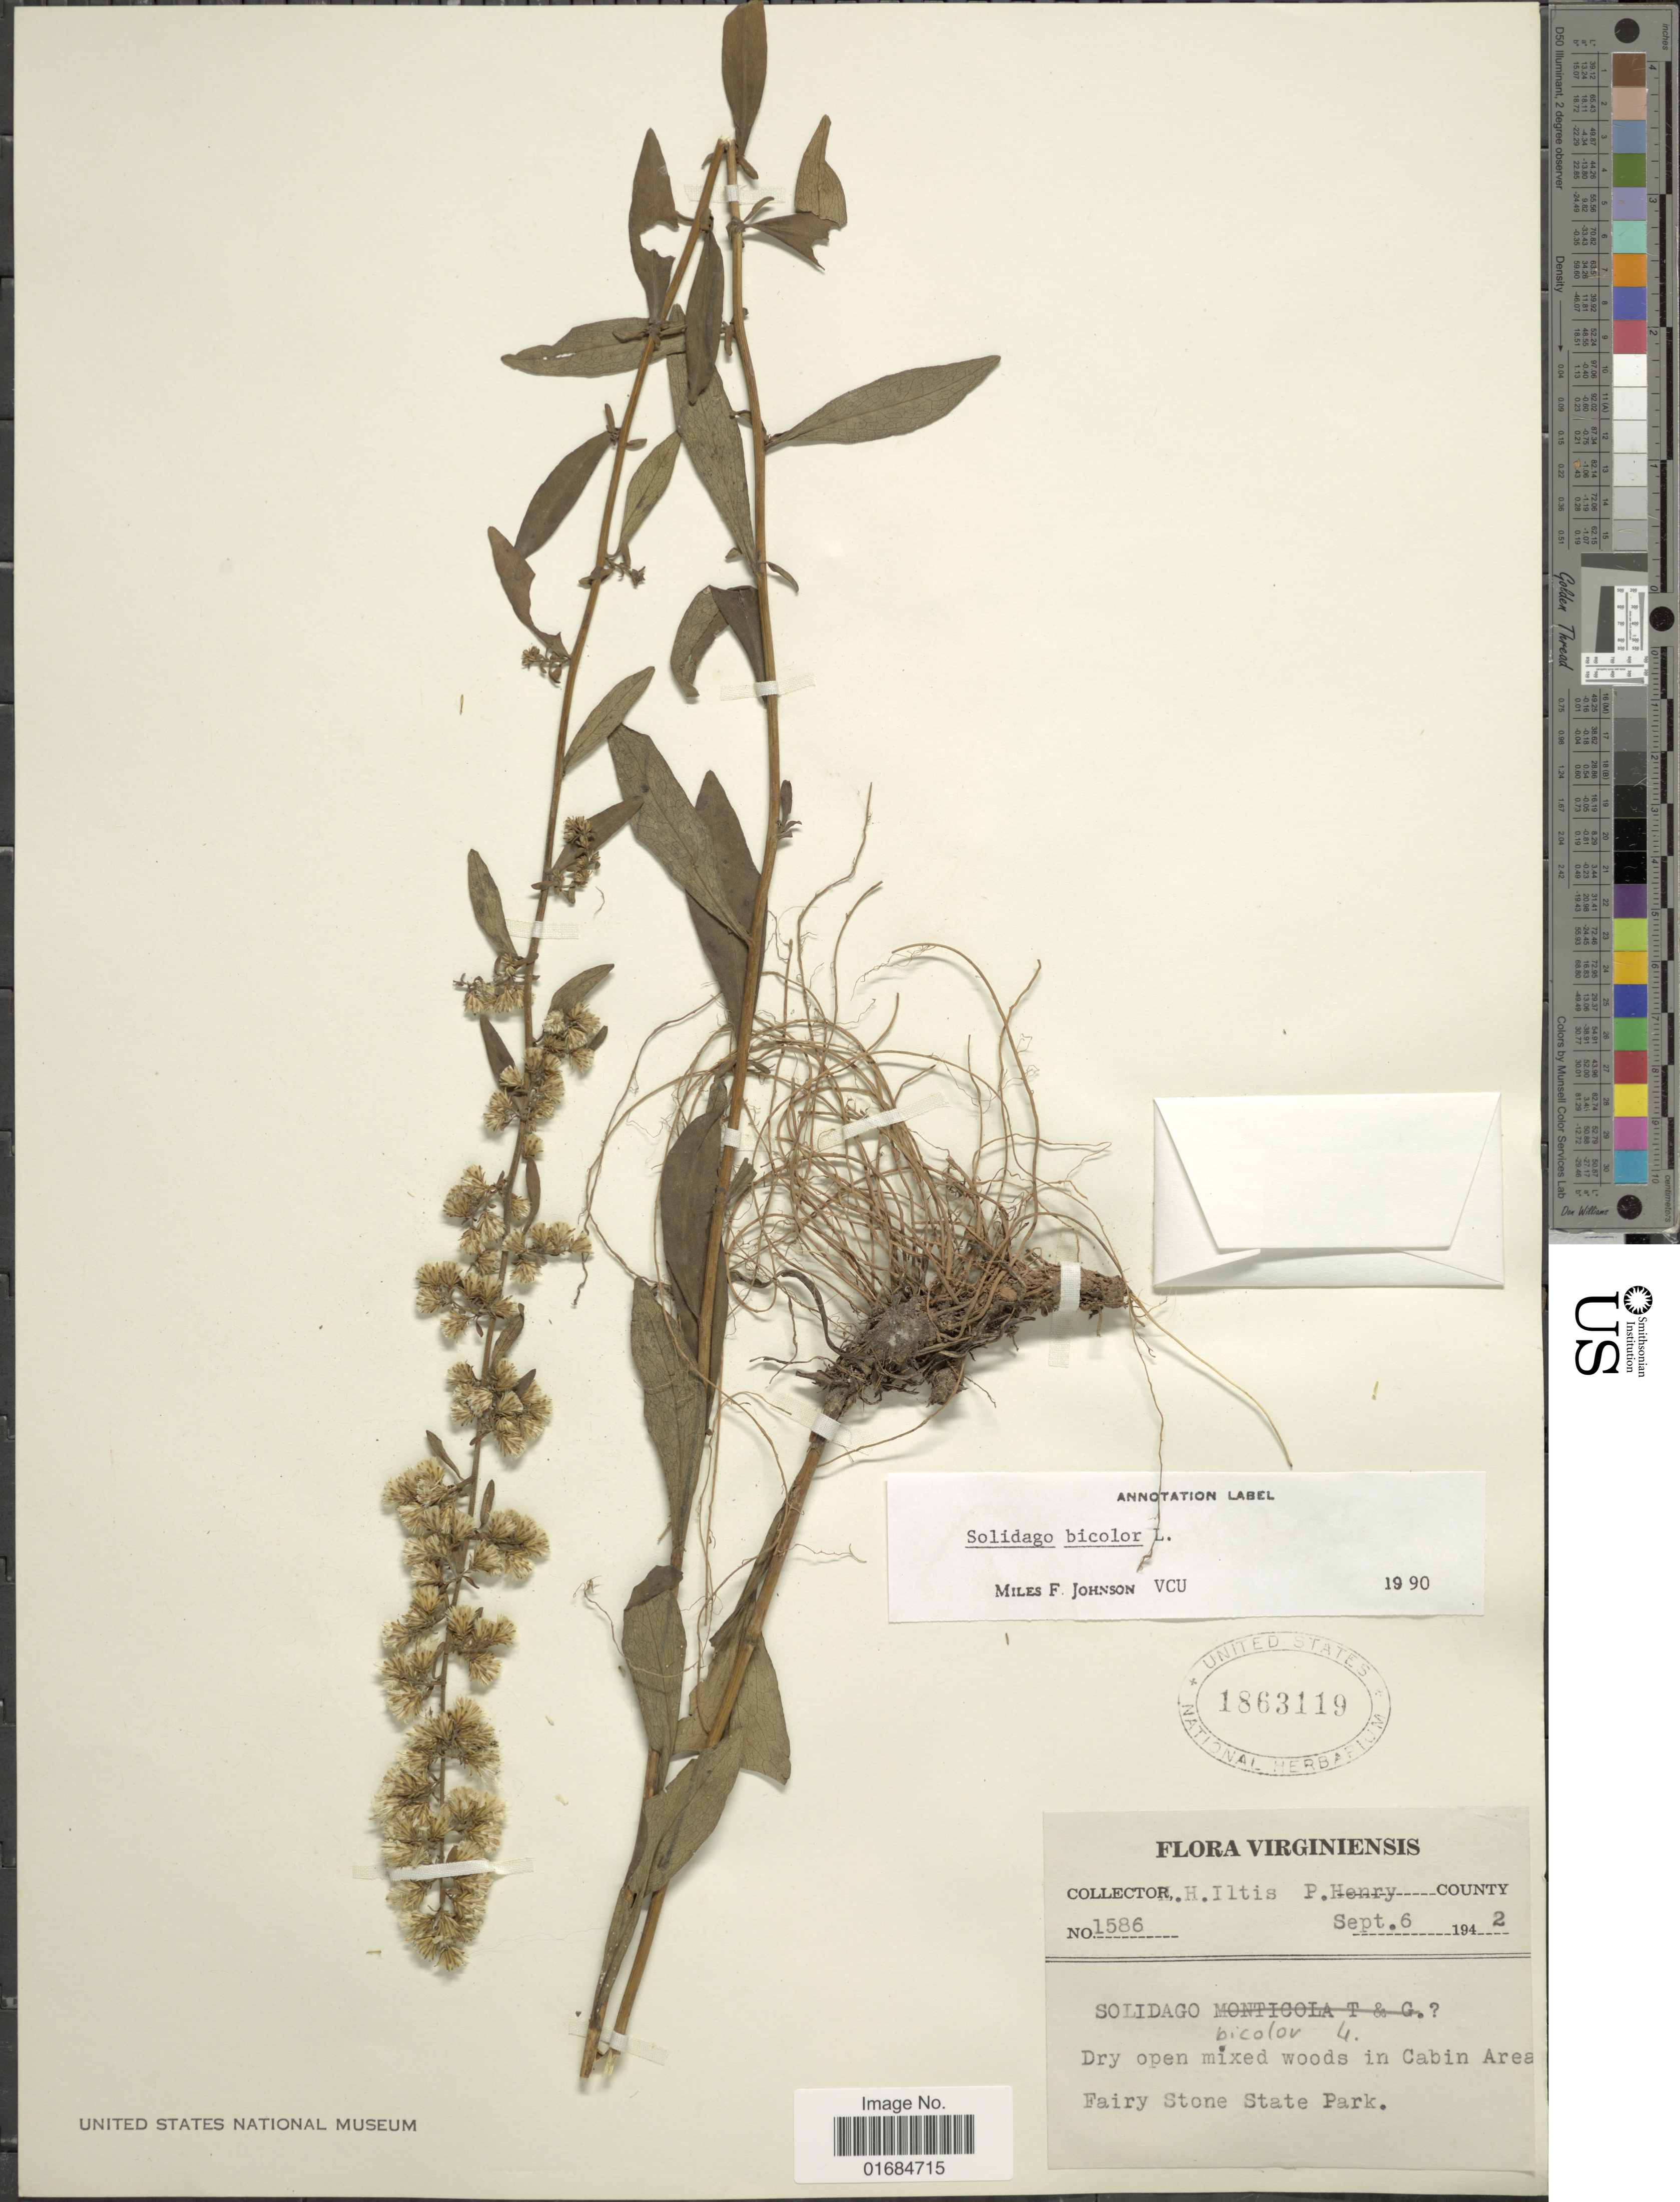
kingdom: Plantae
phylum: Tracheophyta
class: Magnoliopsida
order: Asterales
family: Asteraceae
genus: Solidago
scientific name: Solidago bicolor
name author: L.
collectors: H. H. Iltis & P. Henry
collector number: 1586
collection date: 1942-09-06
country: United States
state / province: Virginia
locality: In Cabin Area Fairy Stone State Park.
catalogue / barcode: US 1863119